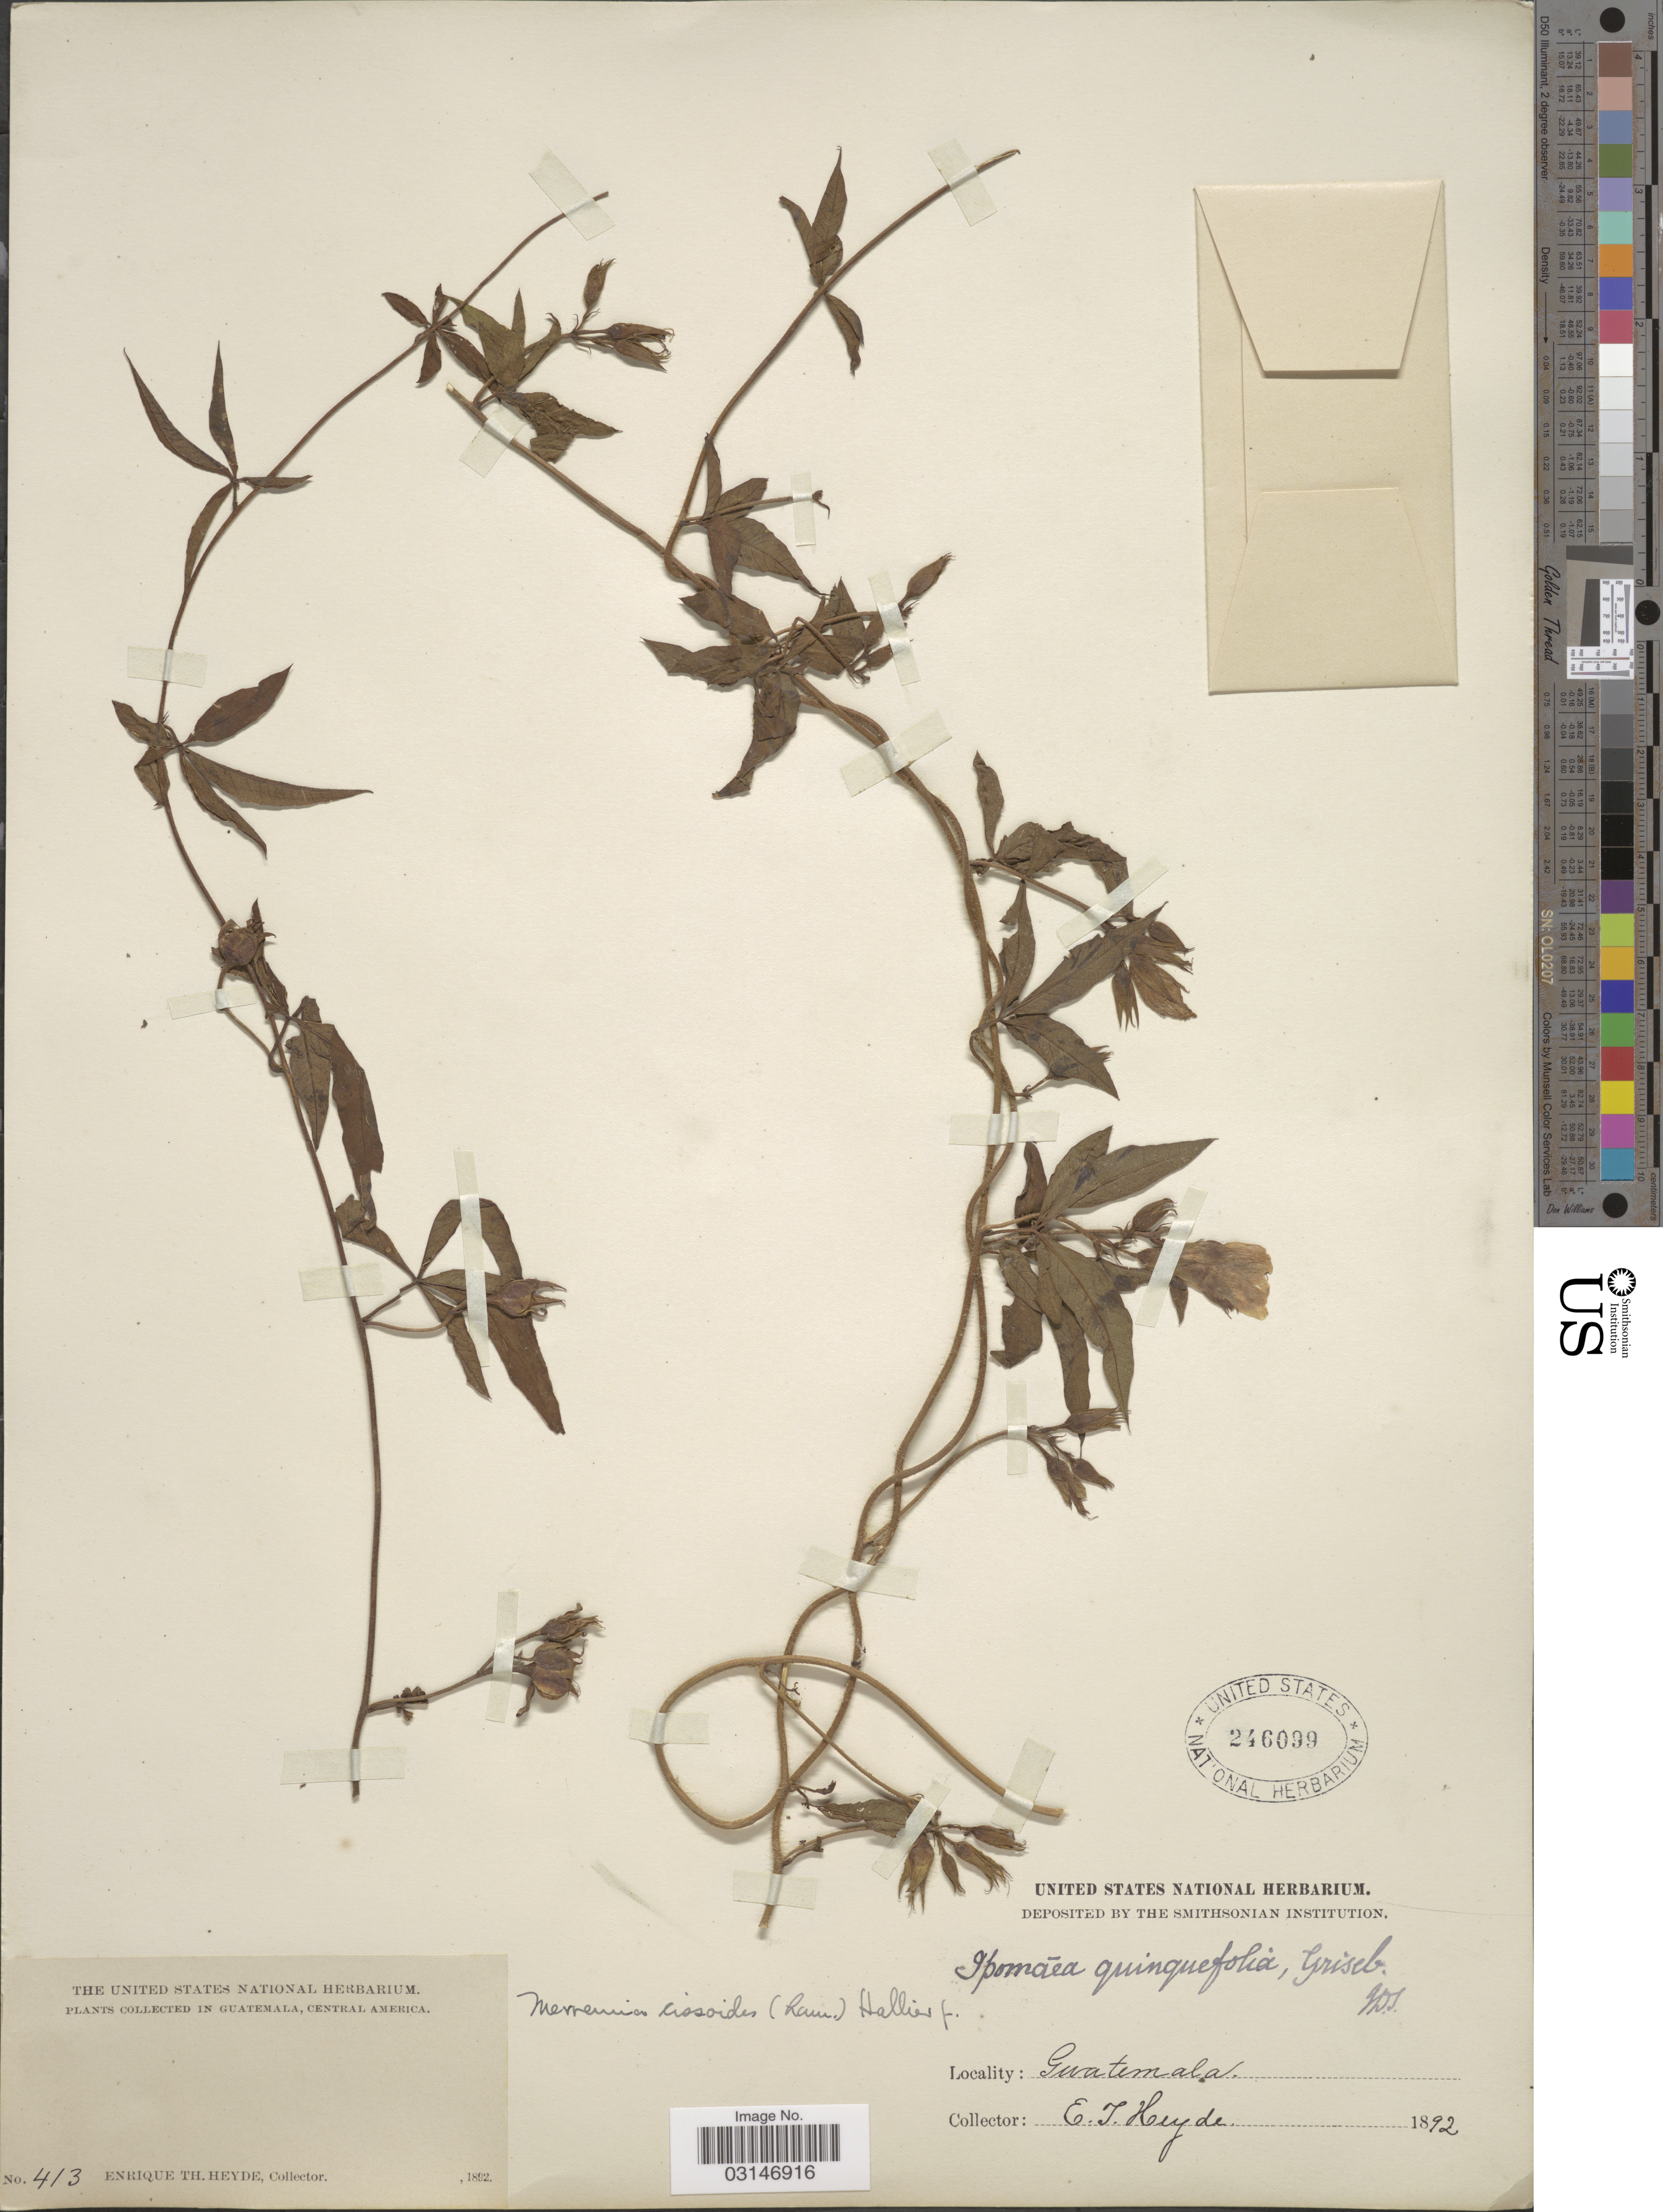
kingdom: Plantae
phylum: Tracheophyta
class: Magnoliopsida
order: Solanales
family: Convolvulaceae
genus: Distimake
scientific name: Distimake cissoides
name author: (Lam.) A. R. Simões & Staples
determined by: Strong, Mark T., (BOT), Smithsonian Institution - National Museum of Natural History (UNITED STATES)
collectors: E. T. Heyde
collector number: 413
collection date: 1892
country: Guatemala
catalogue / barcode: US 246099